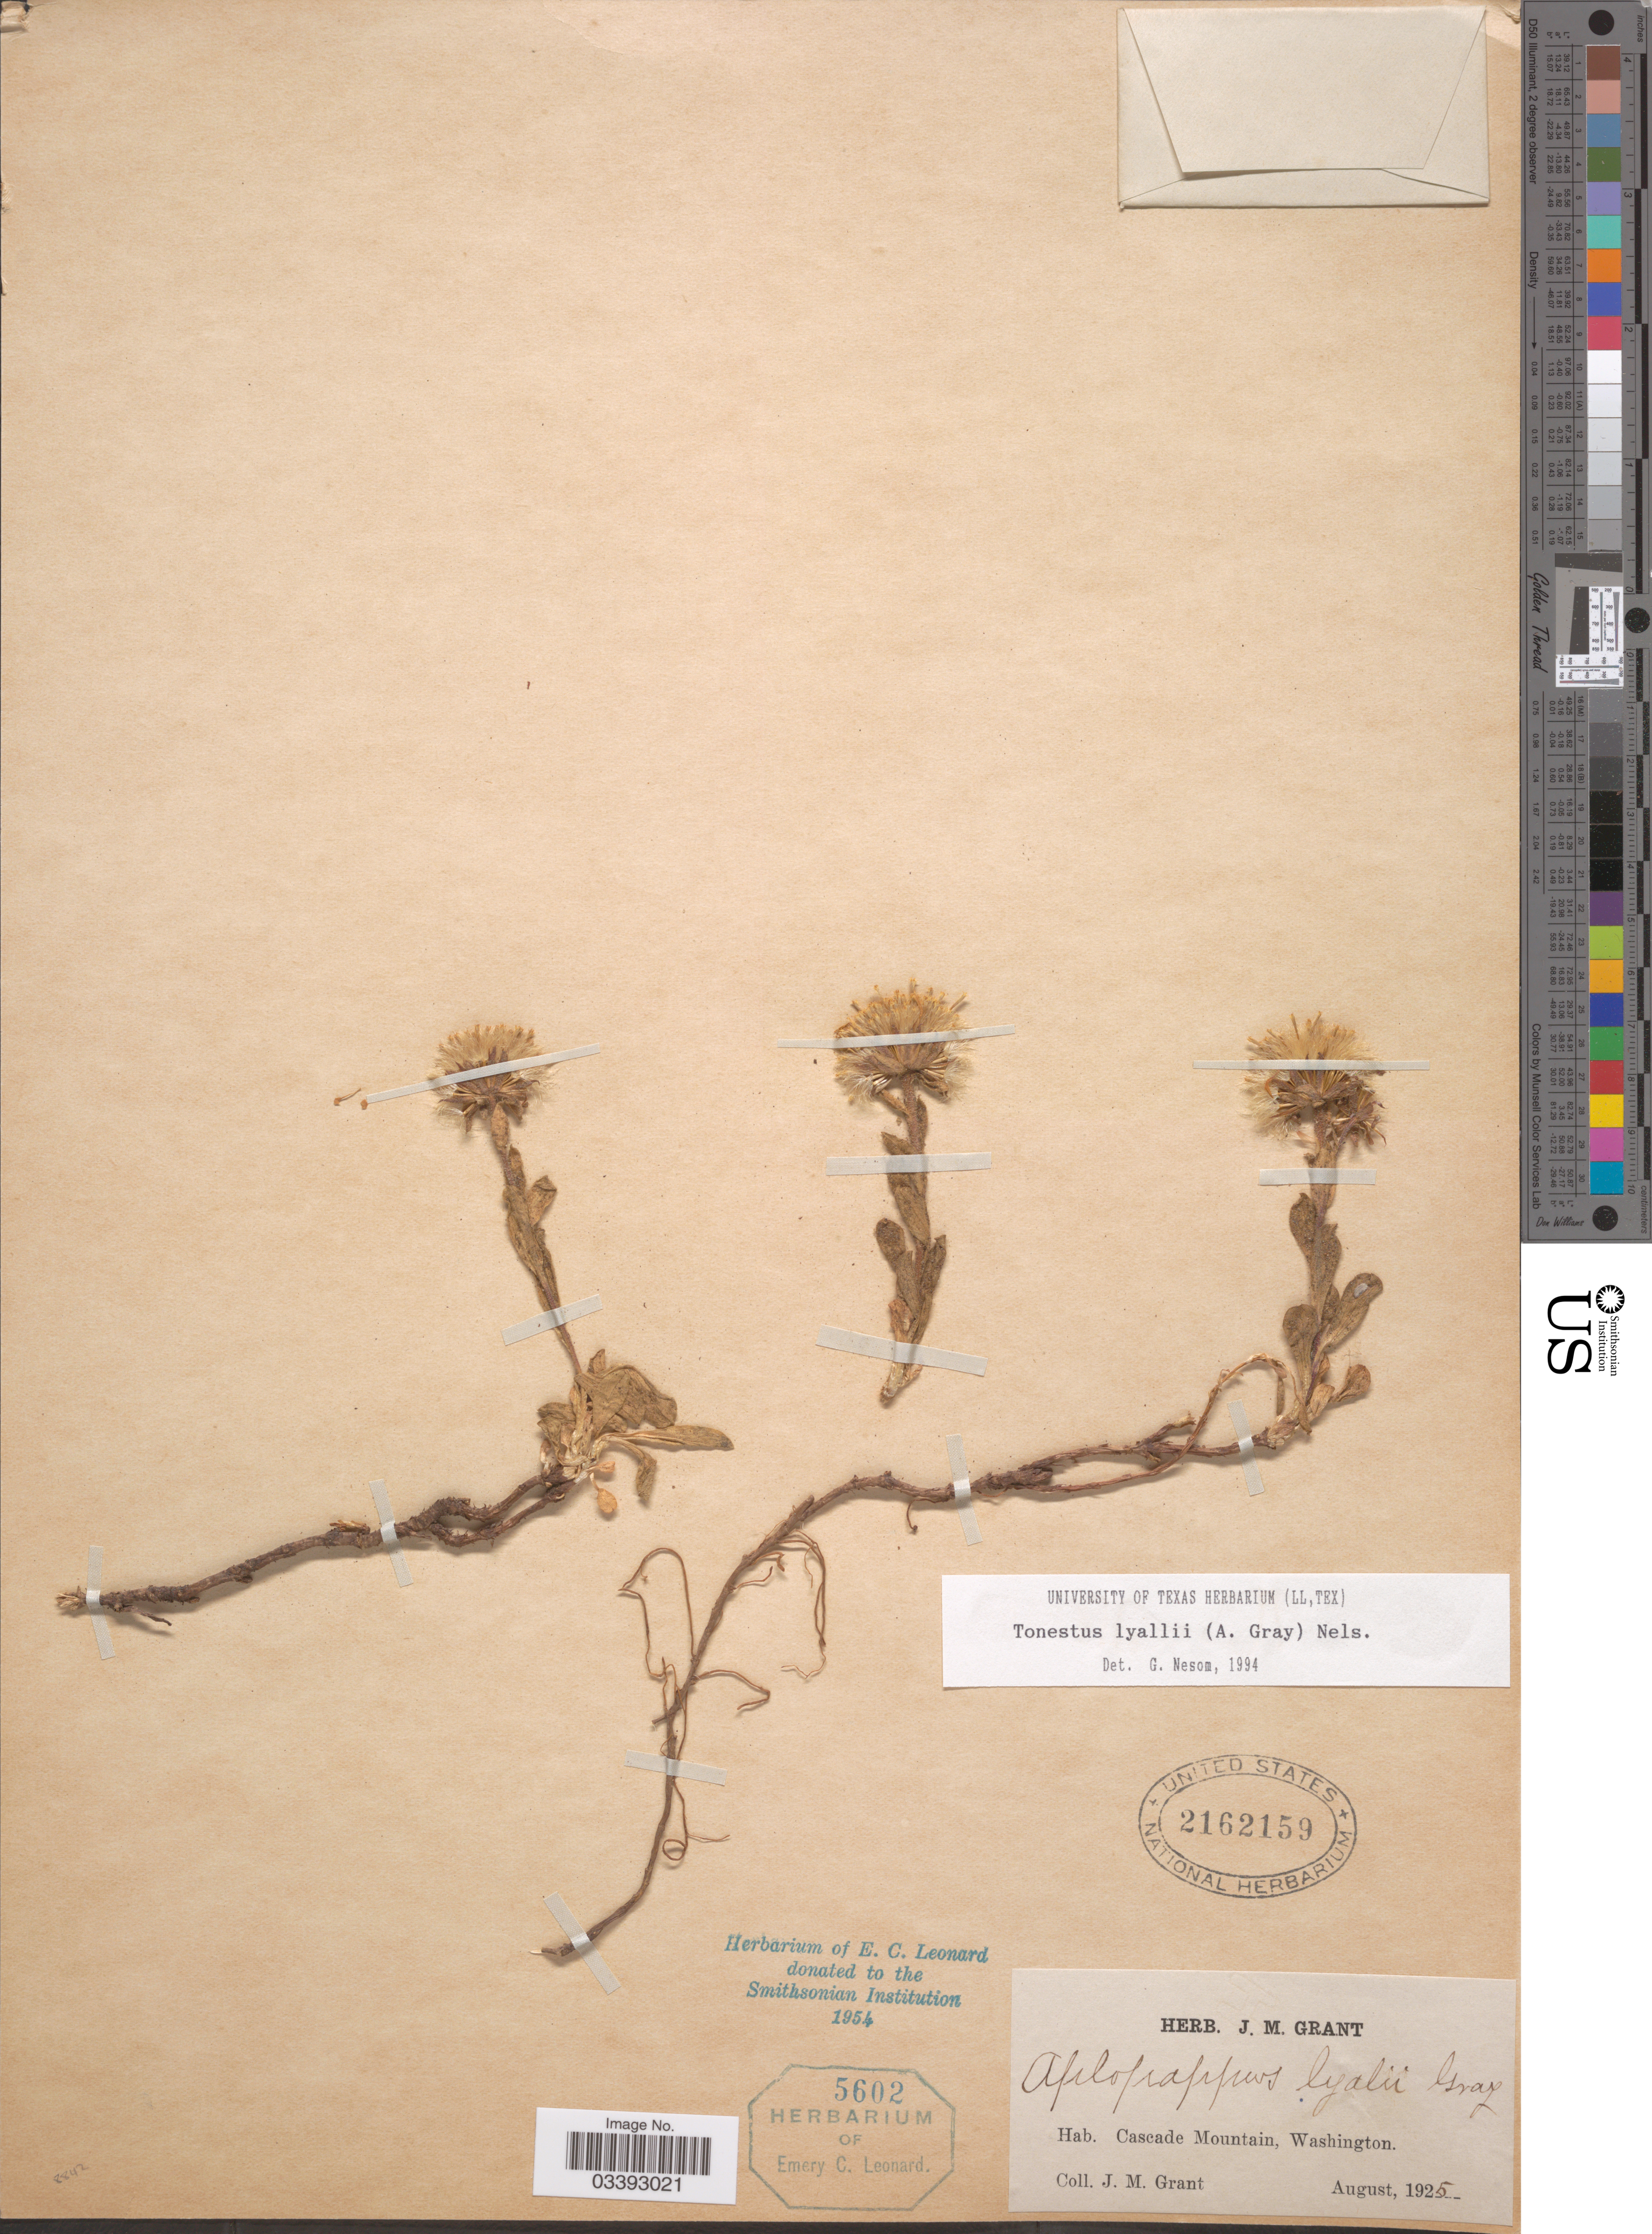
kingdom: Plantae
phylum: Tracheophyta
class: Magnoliopsida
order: Asterales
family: Asteraceae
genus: Tonestus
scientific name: Tonestus lyallii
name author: (A. Gray) A. Nelson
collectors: J. M. Grant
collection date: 1925-08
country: United States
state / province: Washington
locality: Cascade Mountain.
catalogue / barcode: US 2162159